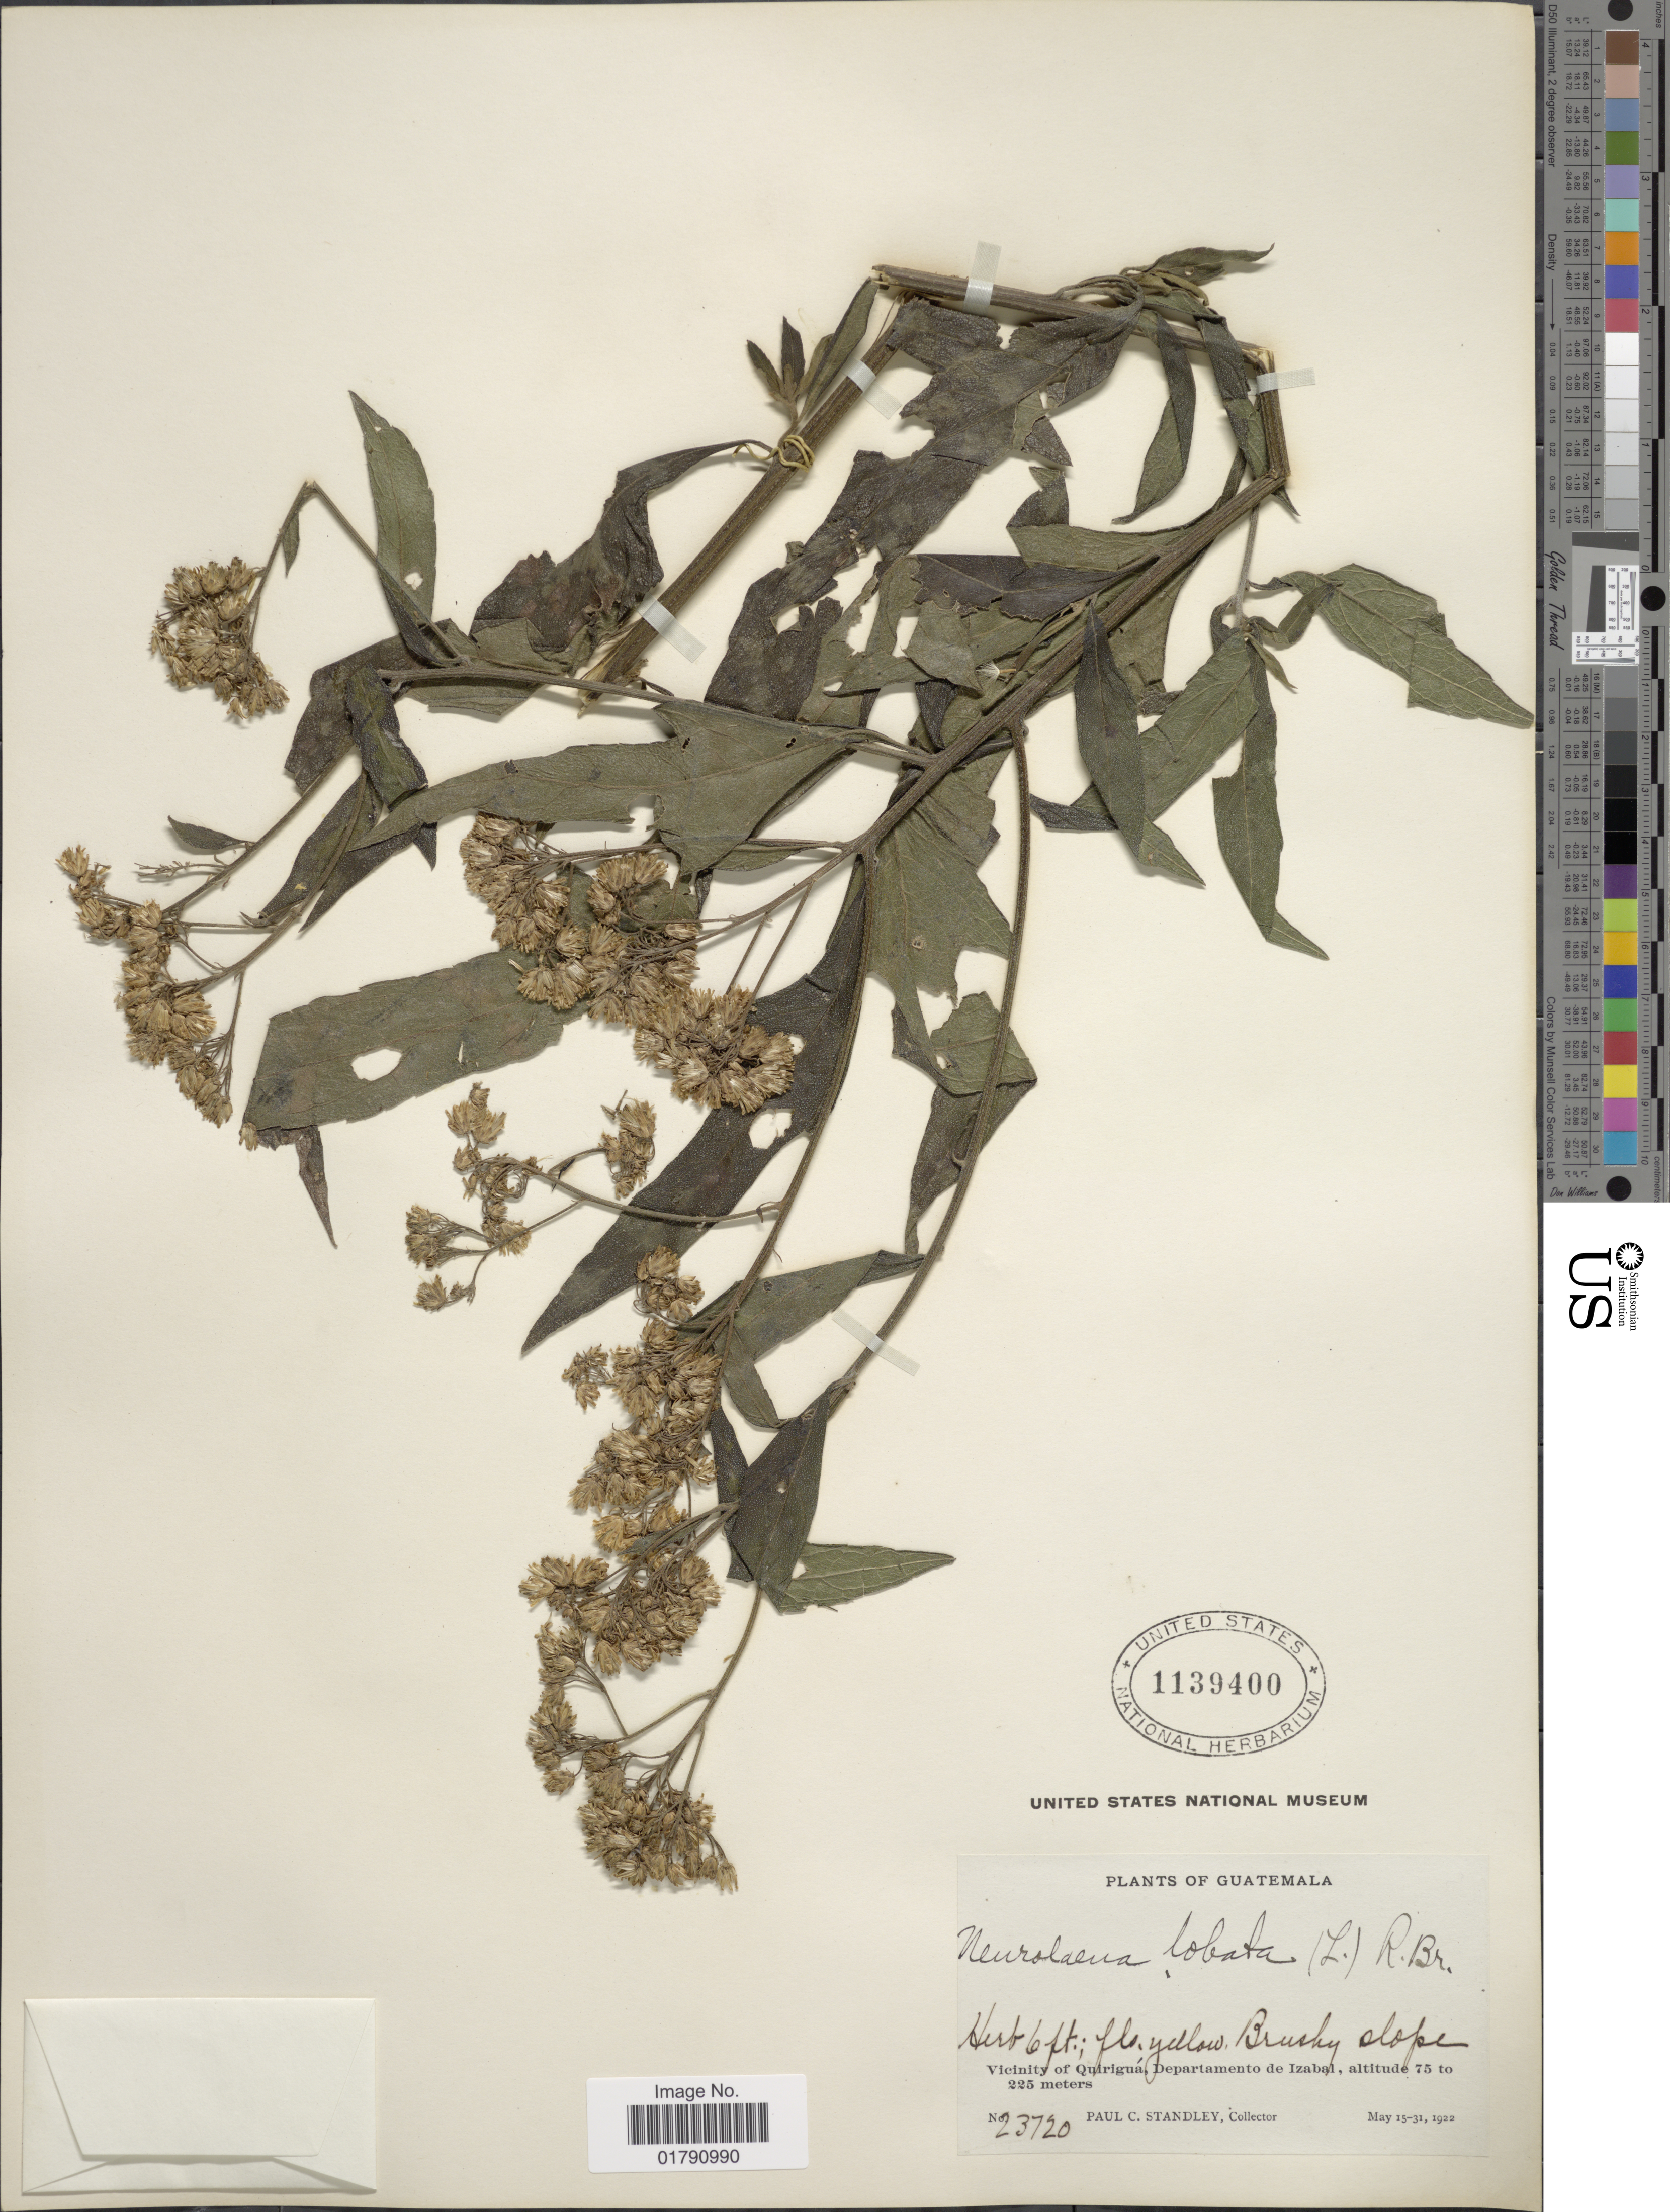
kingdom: Plantae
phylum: Tracheophyta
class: Magnoliopsida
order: Asterales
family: Asteraceae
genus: Neurolaena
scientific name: Neurolaena lobata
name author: (L.) R. Br. ex Cass.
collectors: P. C. Standley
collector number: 23720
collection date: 1922-05-15/1922-05-31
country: Guatemala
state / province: Izabal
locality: Vicinity of Quirigua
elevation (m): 75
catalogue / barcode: US 1139400